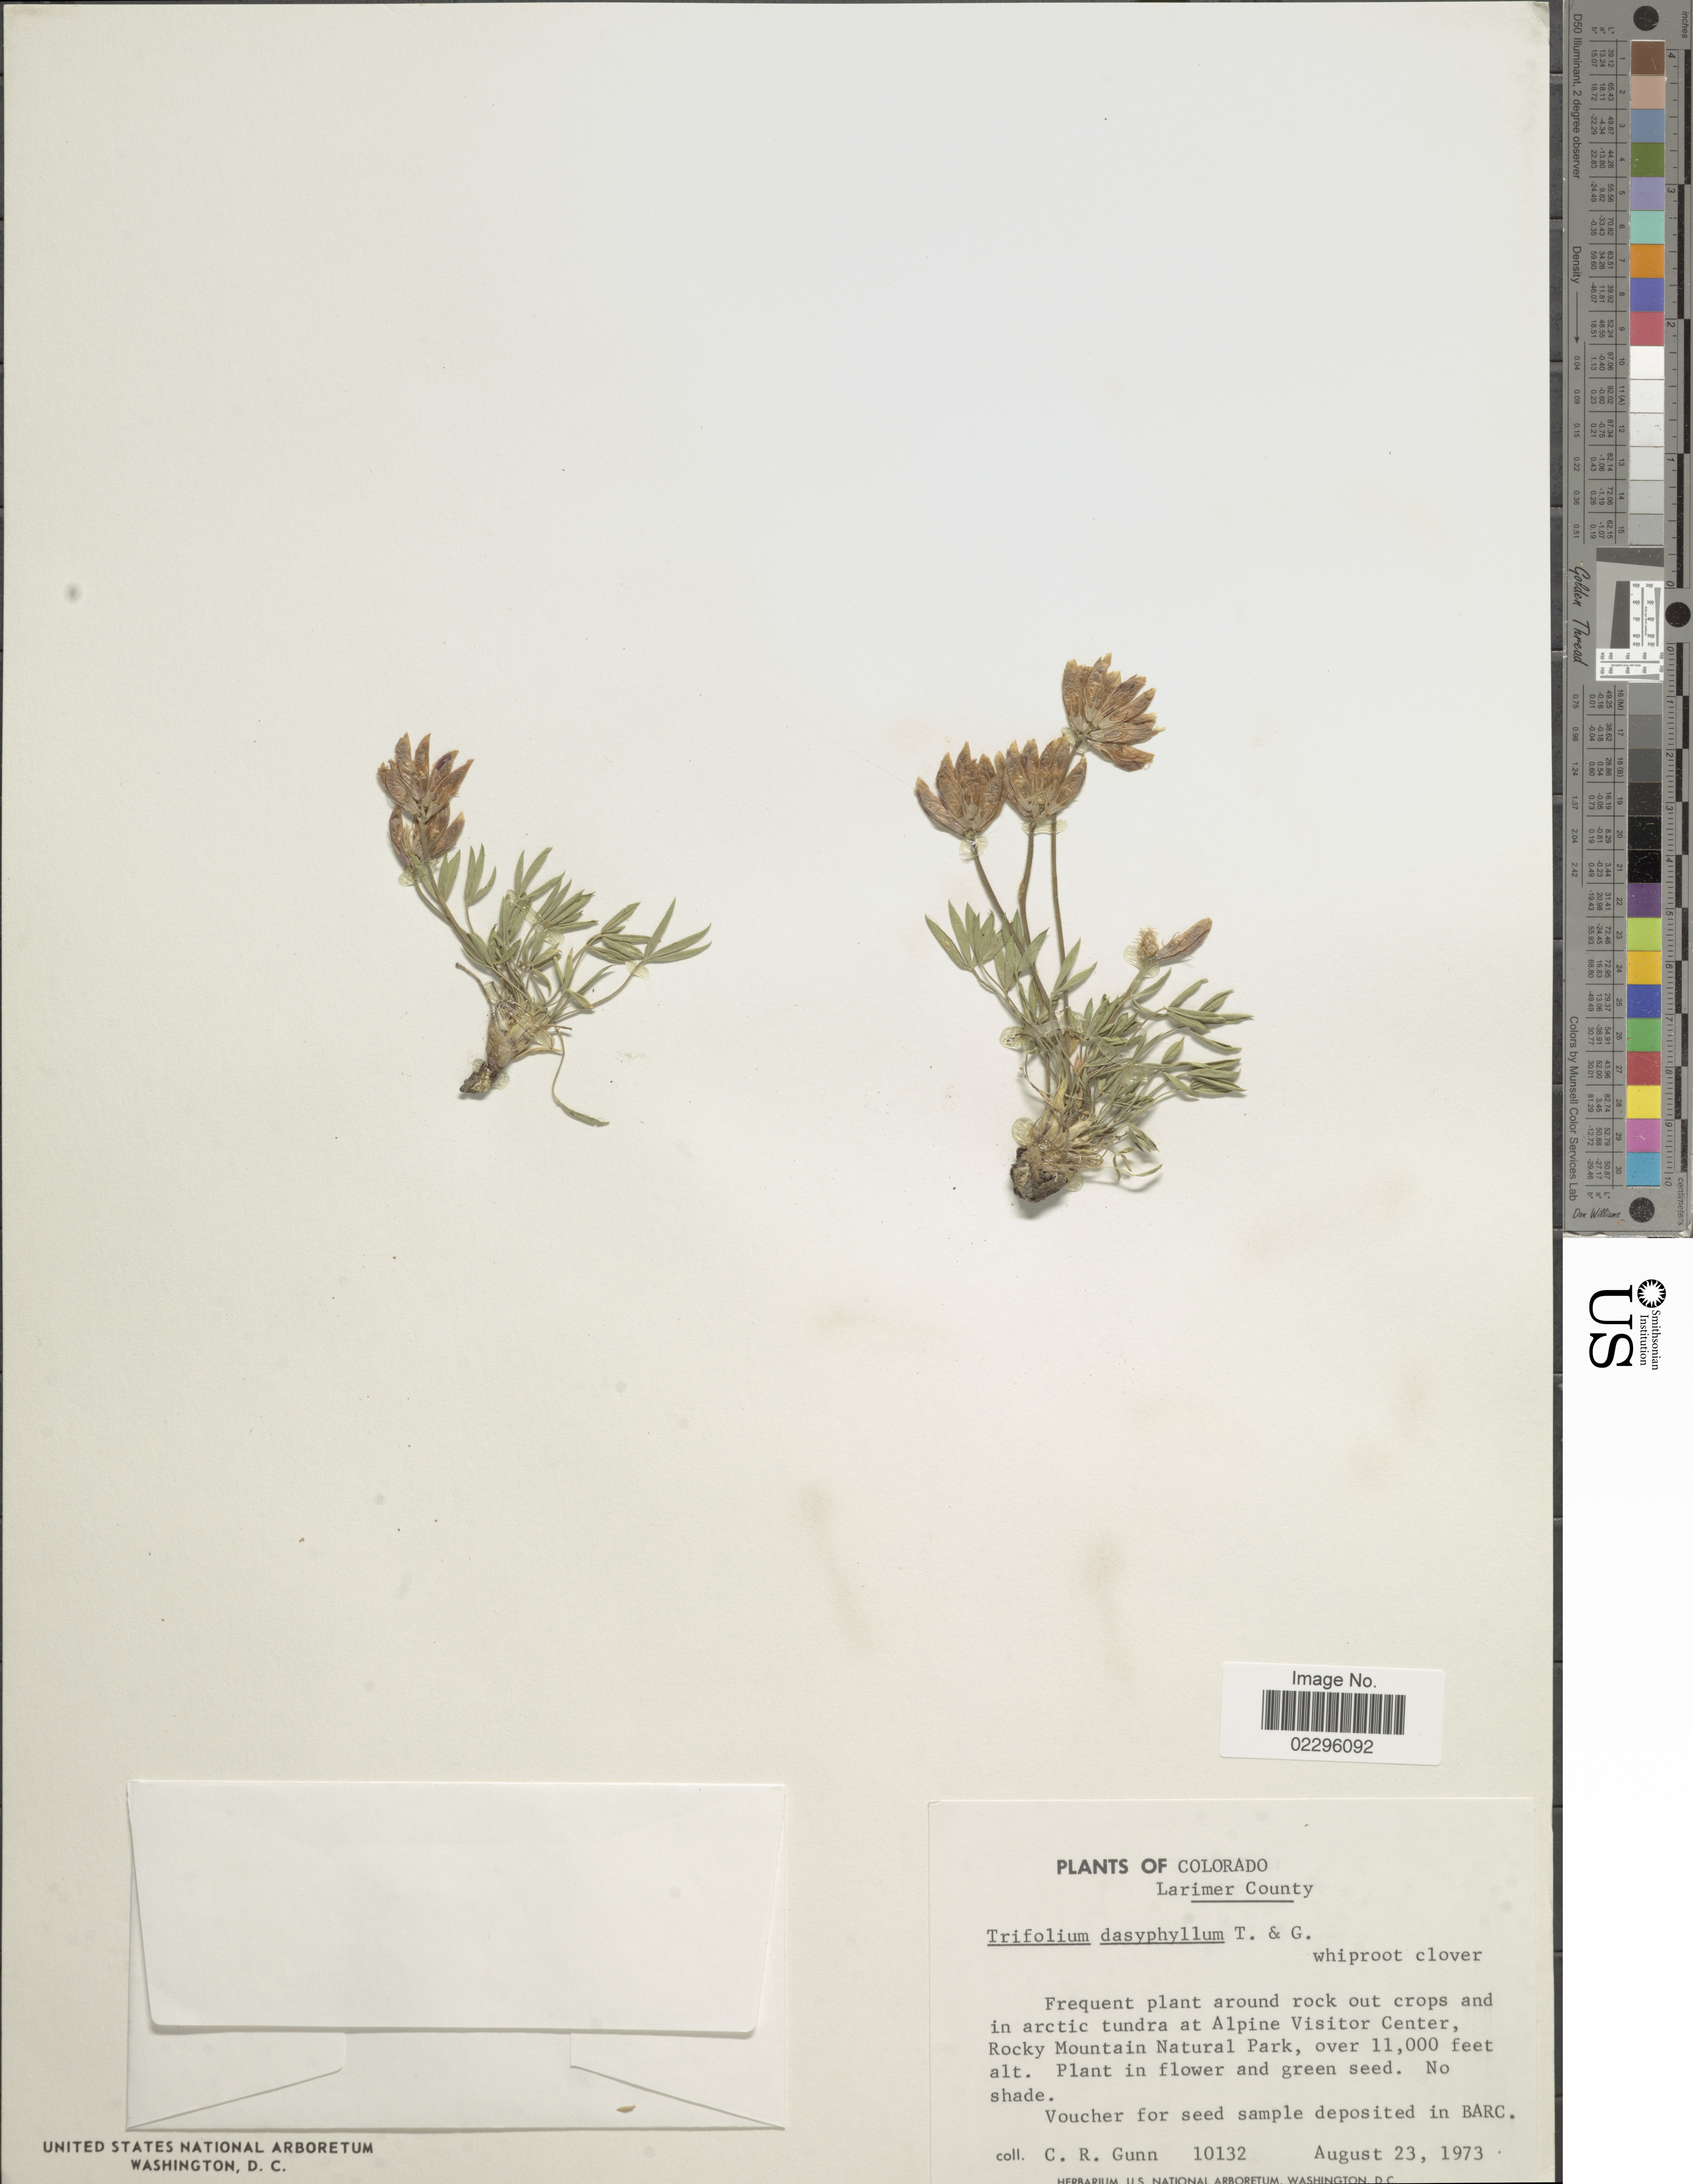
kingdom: Plantae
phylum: Tracheophyta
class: Magnoliopsida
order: Fabales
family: Fabaceae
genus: Trifolium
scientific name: Trifolium dasyphyllum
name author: Torr. & A. Gray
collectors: C. R. Gunn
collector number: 10132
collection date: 1973-08-23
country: United States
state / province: Colorado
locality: Larimer County, at Alpine Visitor Center, Rocky Mountains Natural Park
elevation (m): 3353